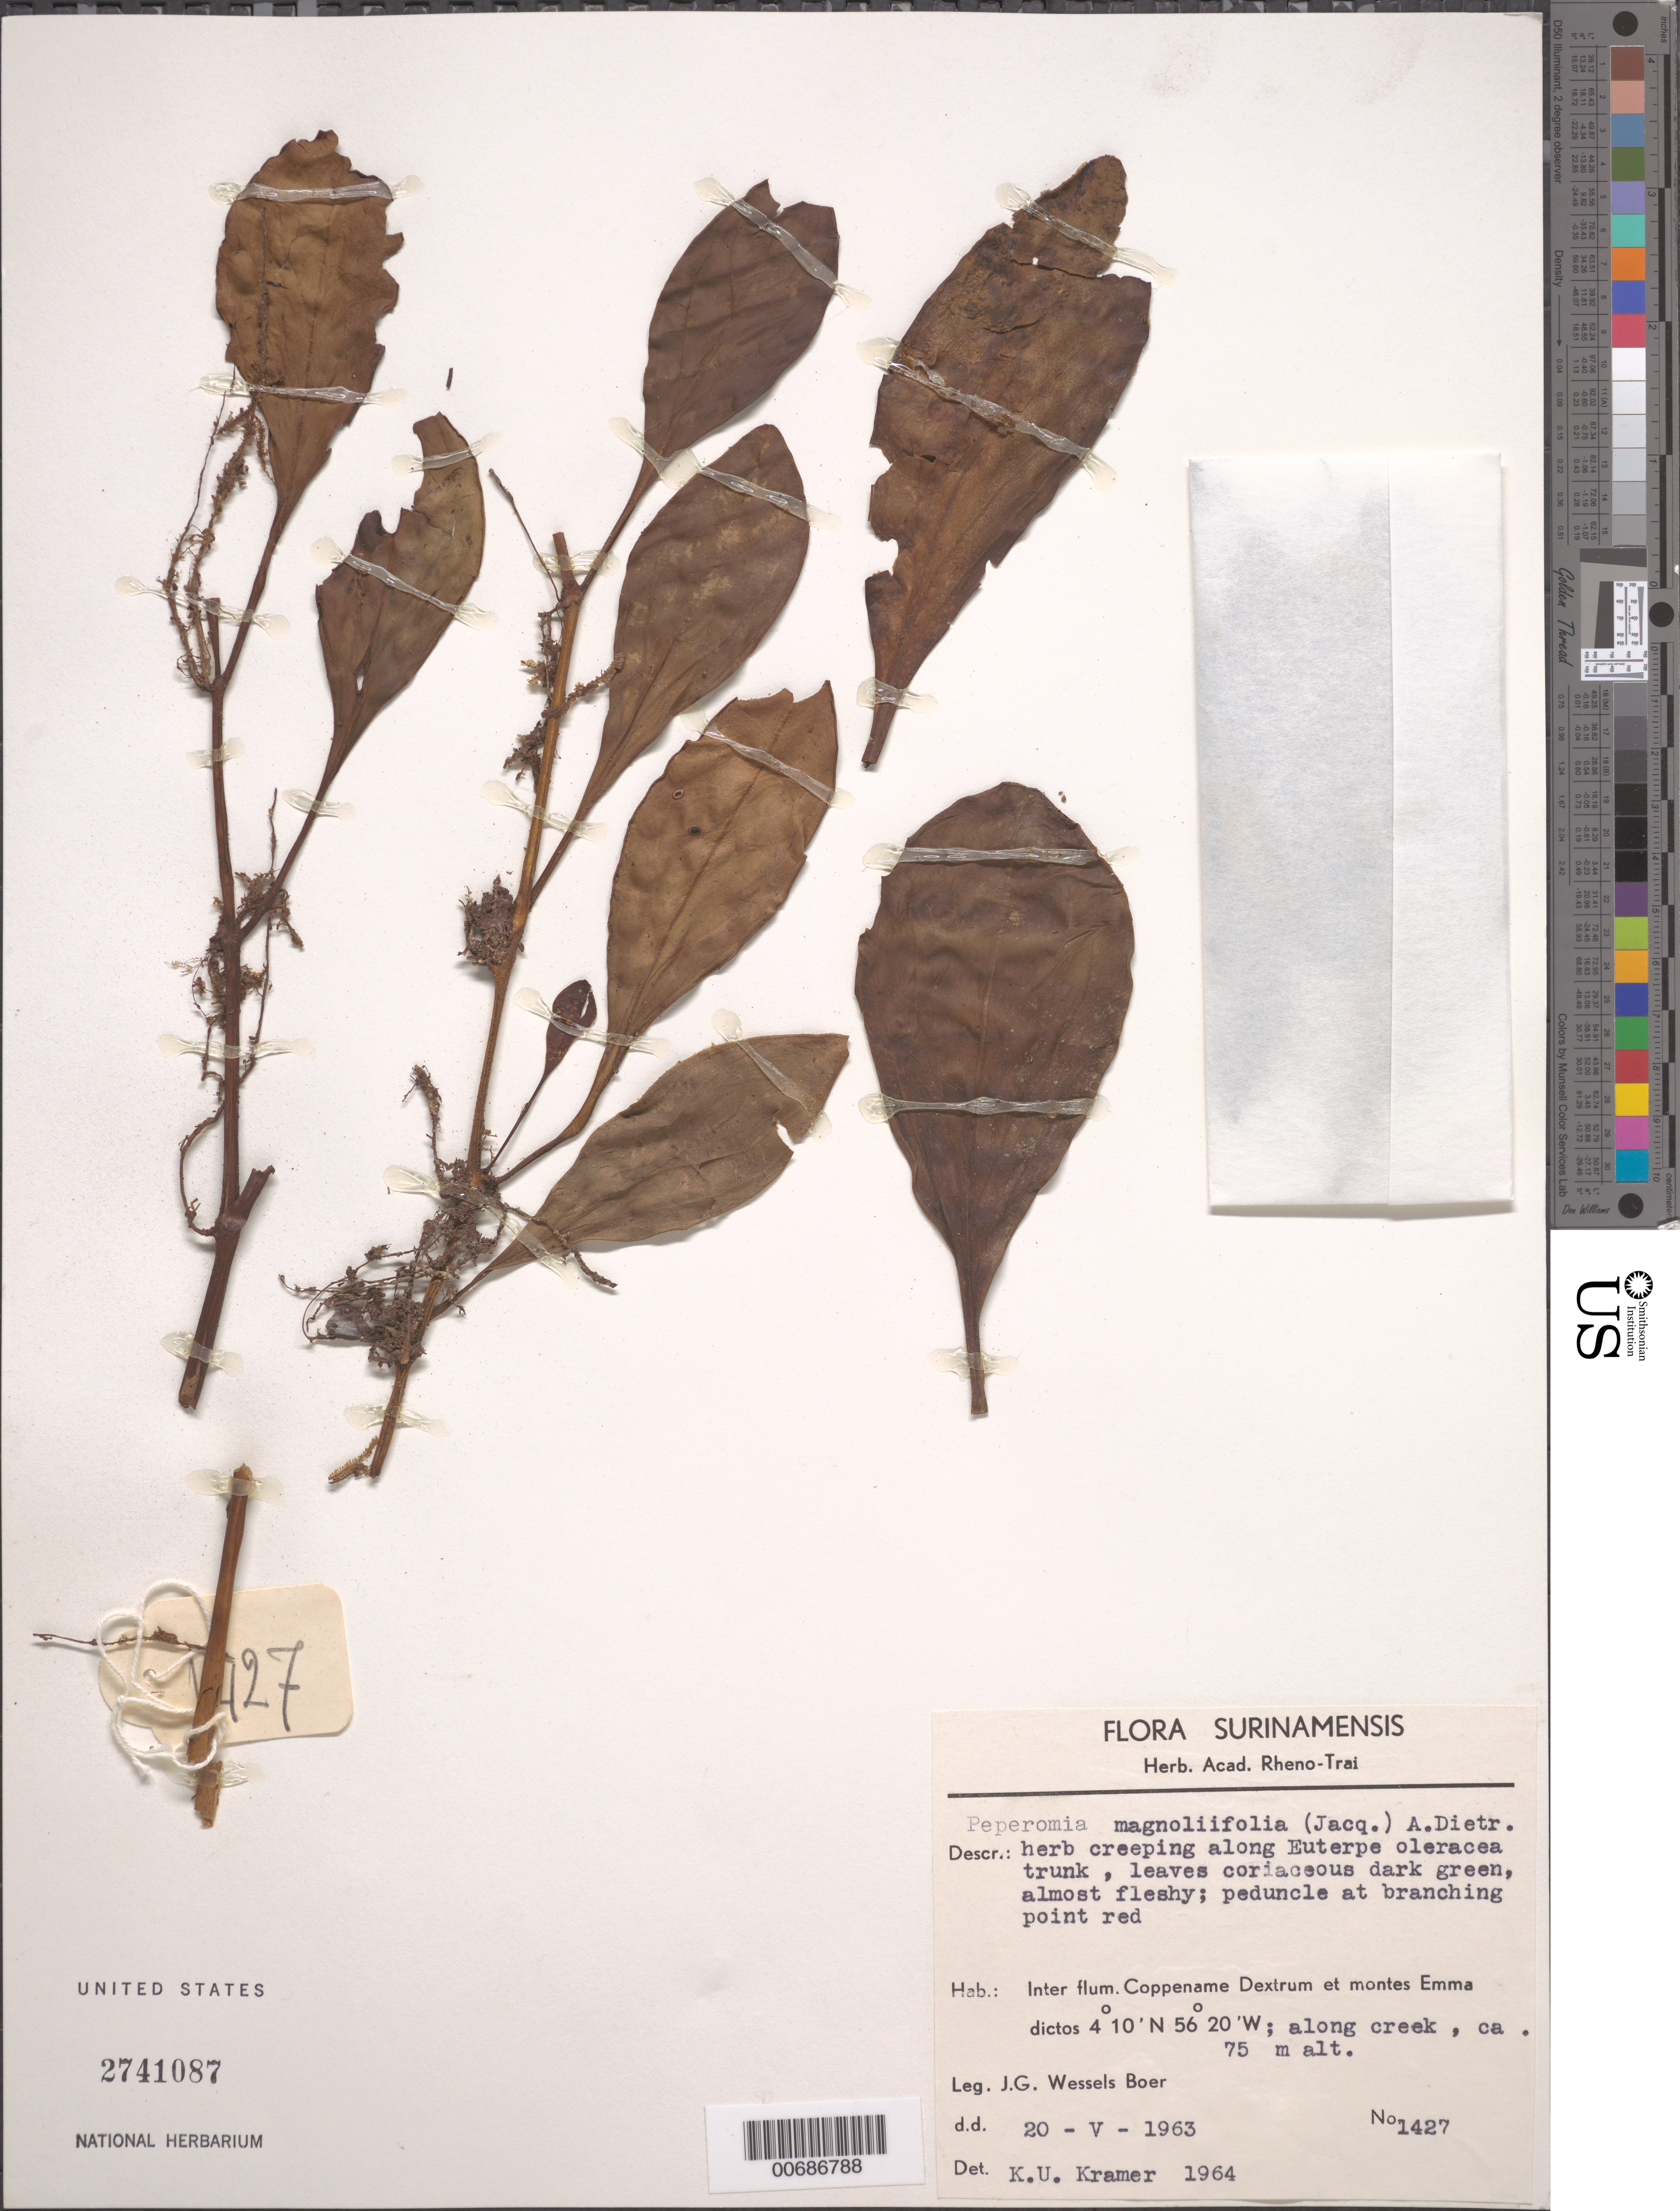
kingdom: Plantae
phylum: Tracheophyta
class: Magnoliopsida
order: Piperales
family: Piperaceae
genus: Peperomia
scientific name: Peperomia magnoliifolia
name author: (Jacq.) A. Dietr.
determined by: Kramer, K. U.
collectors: J. G. Wessels Boer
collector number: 1427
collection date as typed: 20-May-63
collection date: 1963-05-20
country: Suriname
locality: Coppename Dextrum inter flum. et montes Emma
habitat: Along creek, creeping along Euterpe oleracea trunk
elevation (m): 75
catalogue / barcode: US 2741087